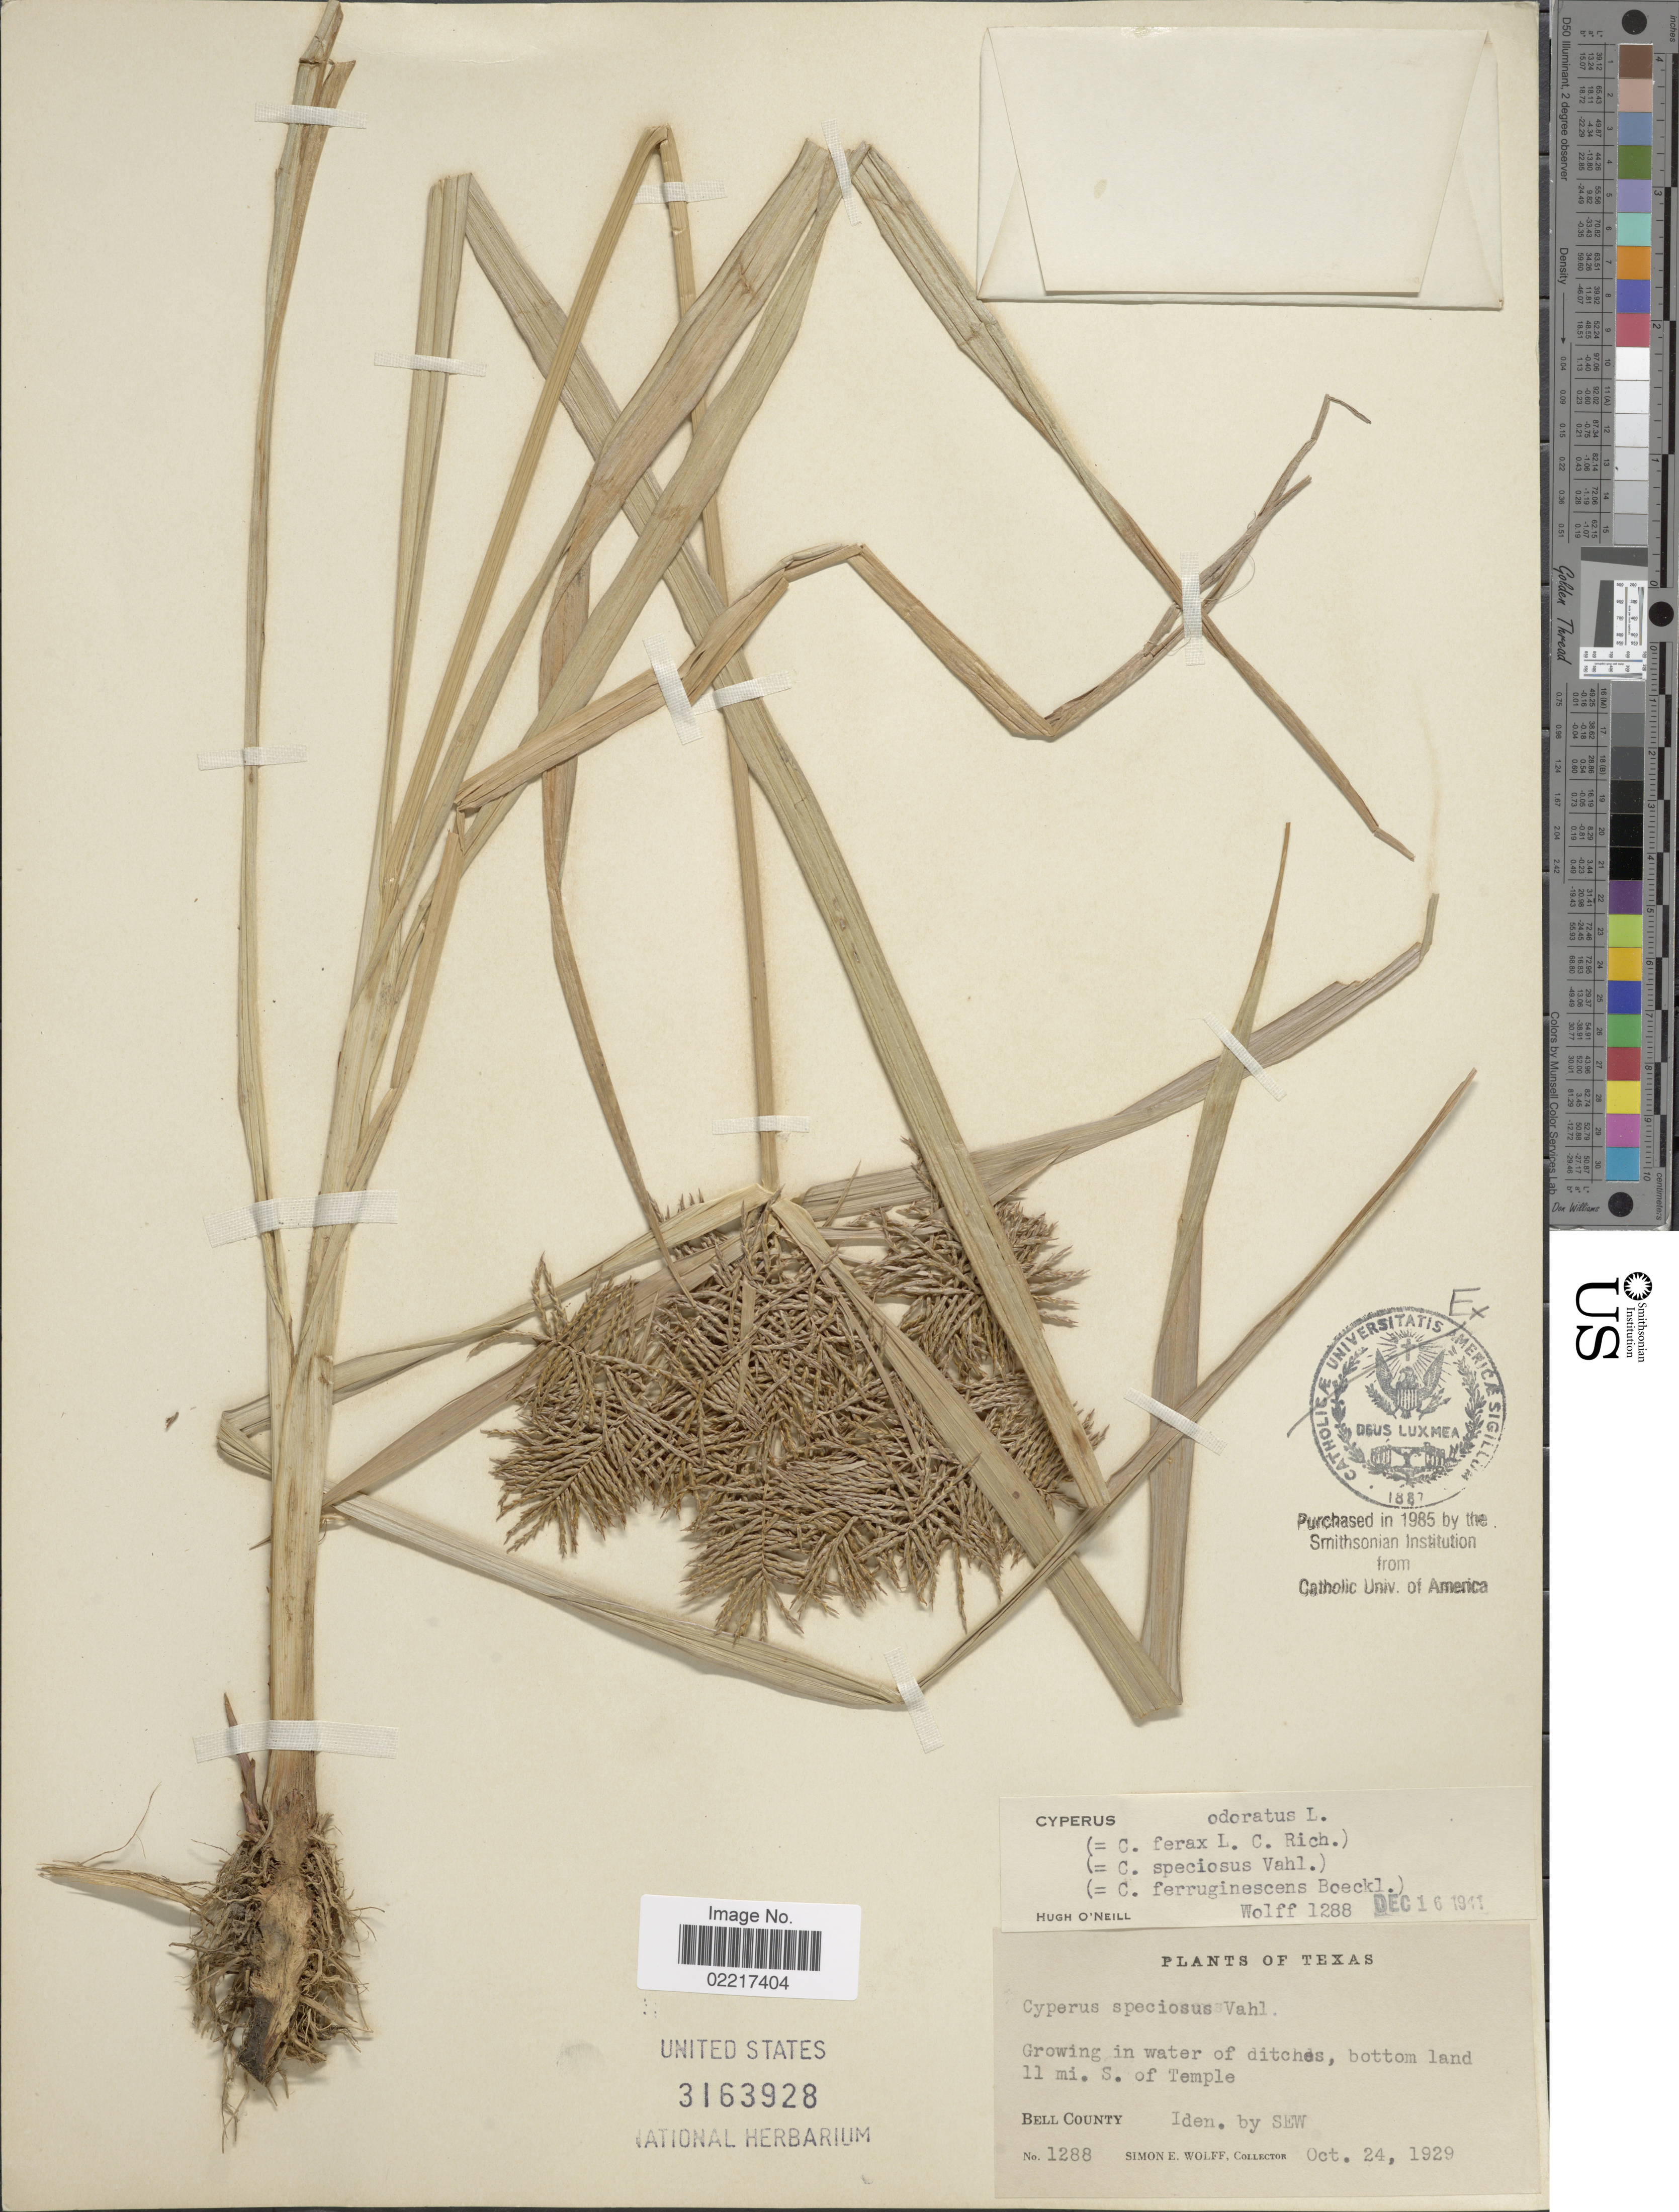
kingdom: Plantae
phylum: Tracheophyta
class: Liliopsida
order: Poales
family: Cyperaceae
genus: Cyperus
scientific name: Cyperus odoratus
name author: L.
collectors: S. E. Wolff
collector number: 1288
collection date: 1929-10-24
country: United States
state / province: Texas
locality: Bottom land 11 mi. S of Temple, Bell County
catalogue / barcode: US 3163928